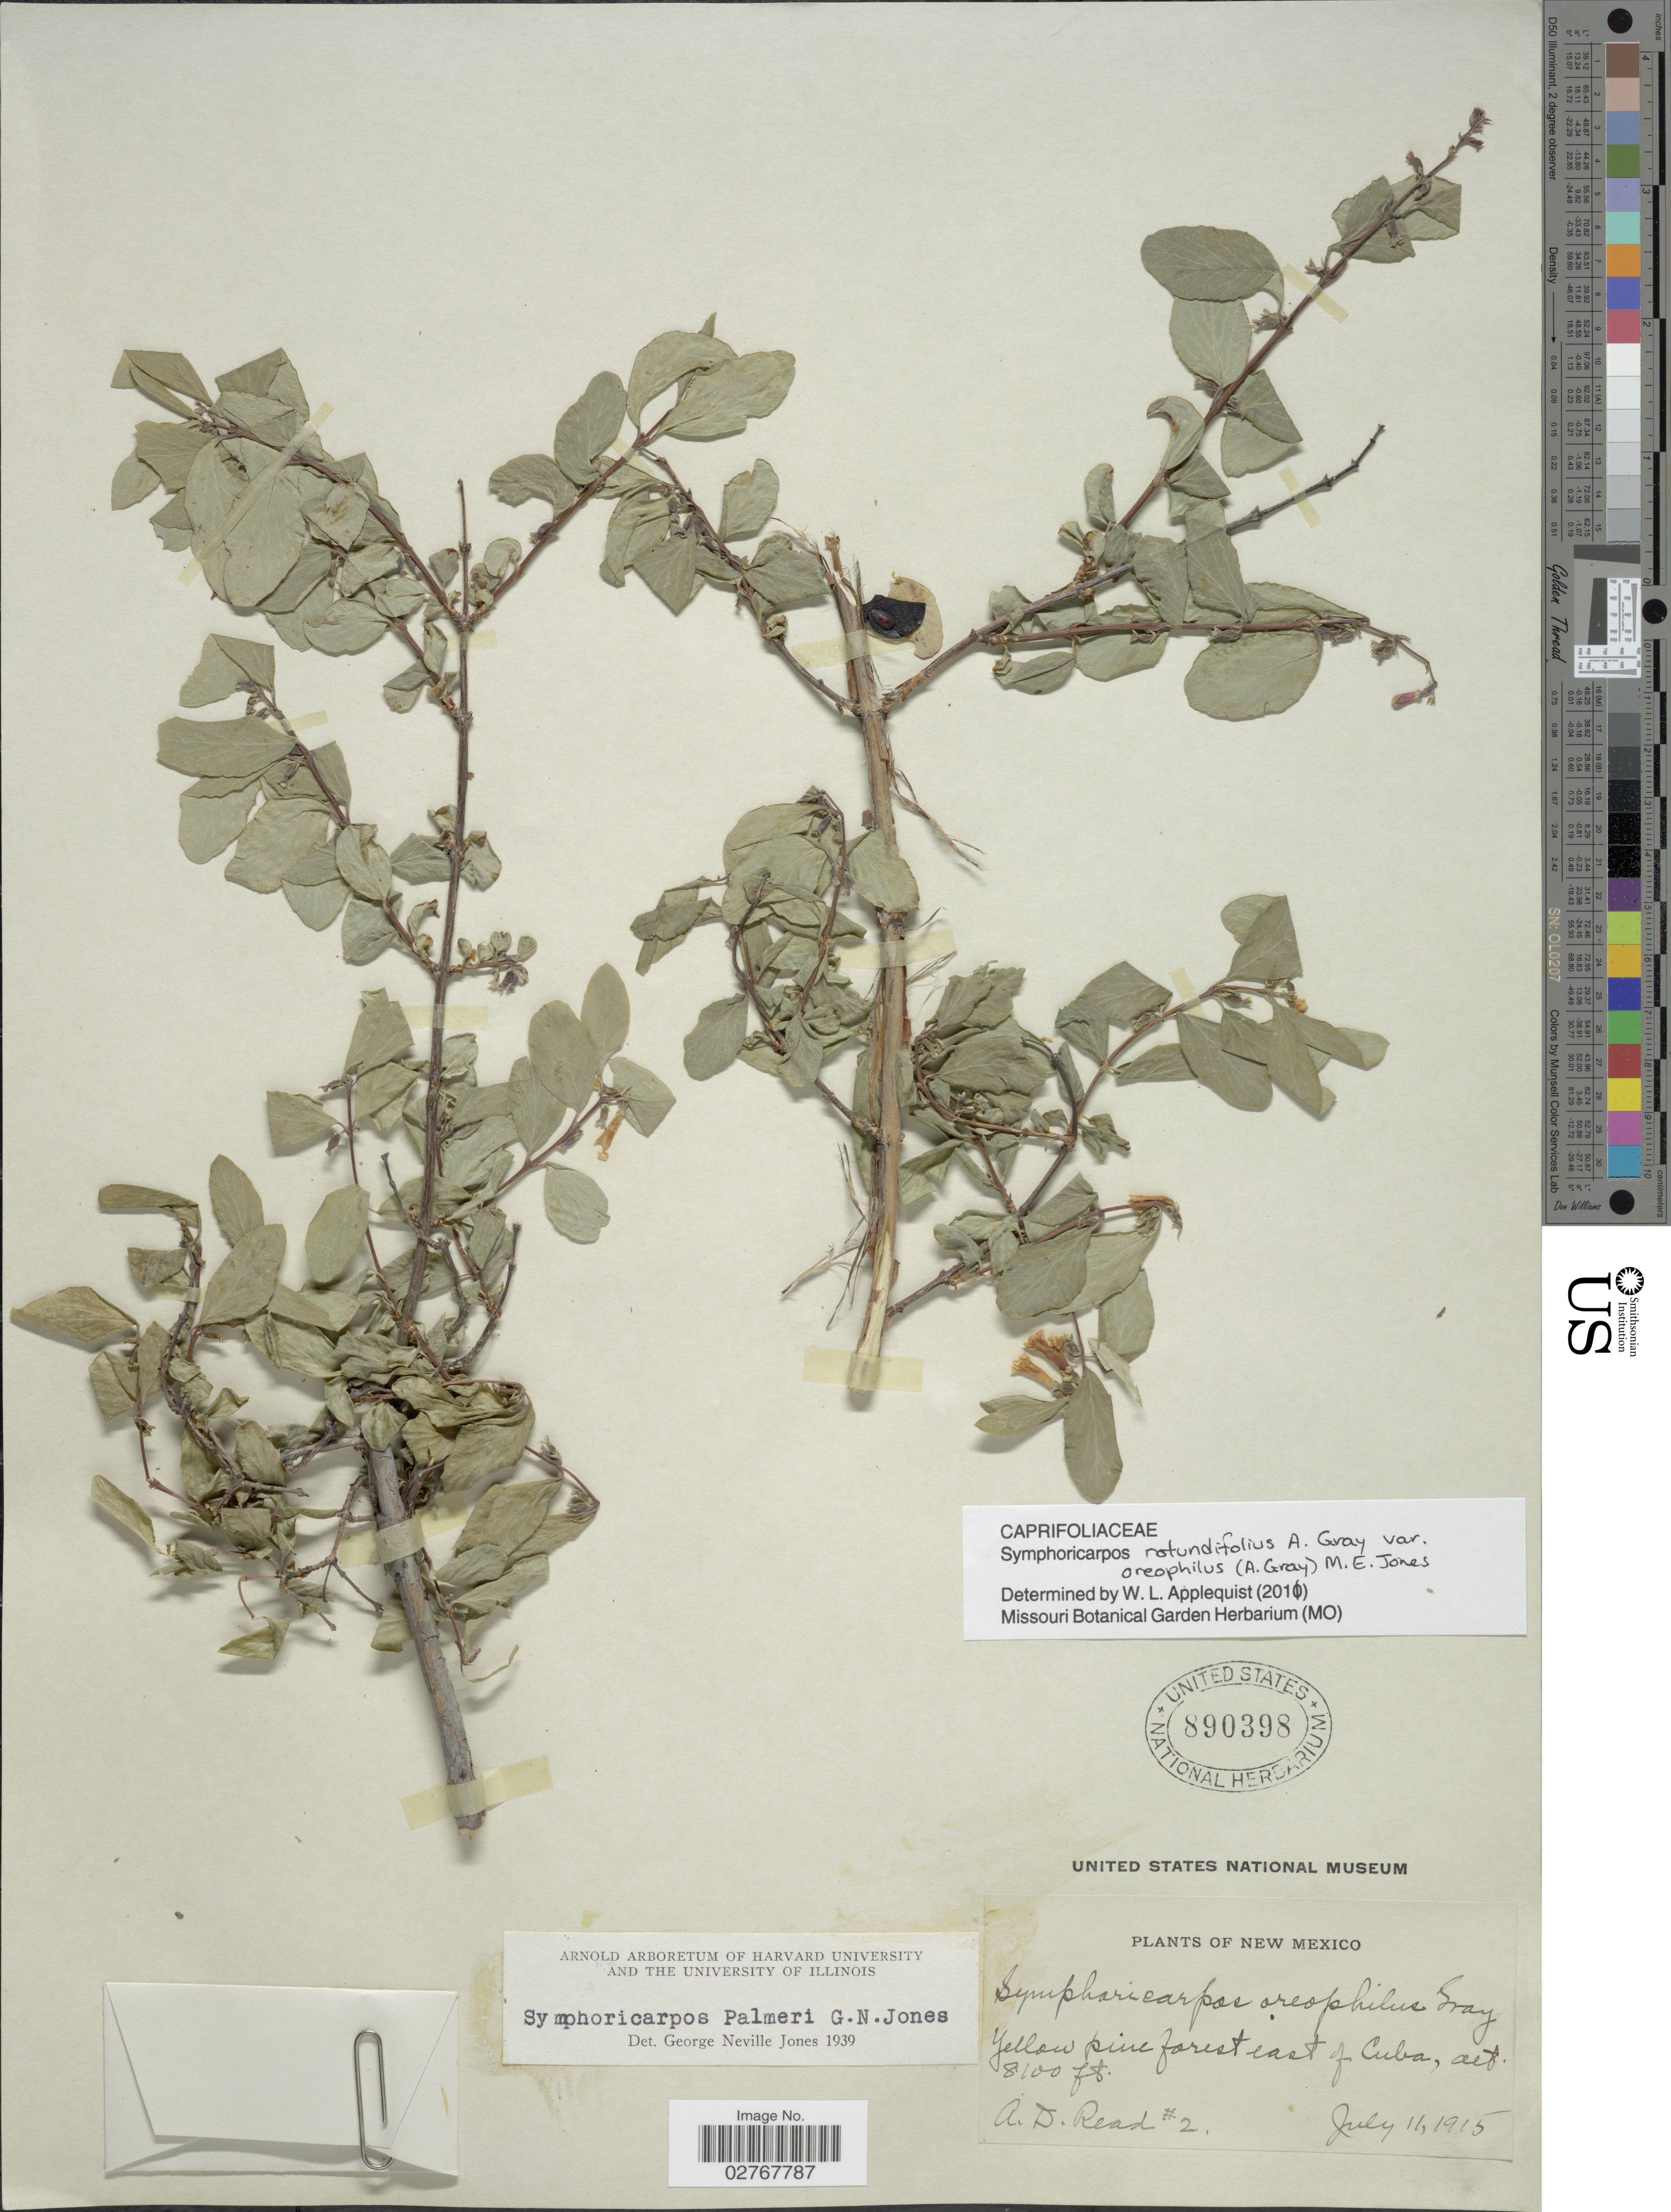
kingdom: Plantae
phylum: Tracheophyta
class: Magnoliopsida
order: Dipsacales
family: Caprifoliaceae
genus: Symphoricarpos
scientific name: Symphoricarpos rotundifolius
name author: A. Gray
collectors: A. D. Read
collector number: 2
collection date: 1915-07-11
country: United States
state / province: New Mexico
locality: Yellow pine forest east of Cuba.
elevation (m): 2469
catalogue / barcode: US 890398